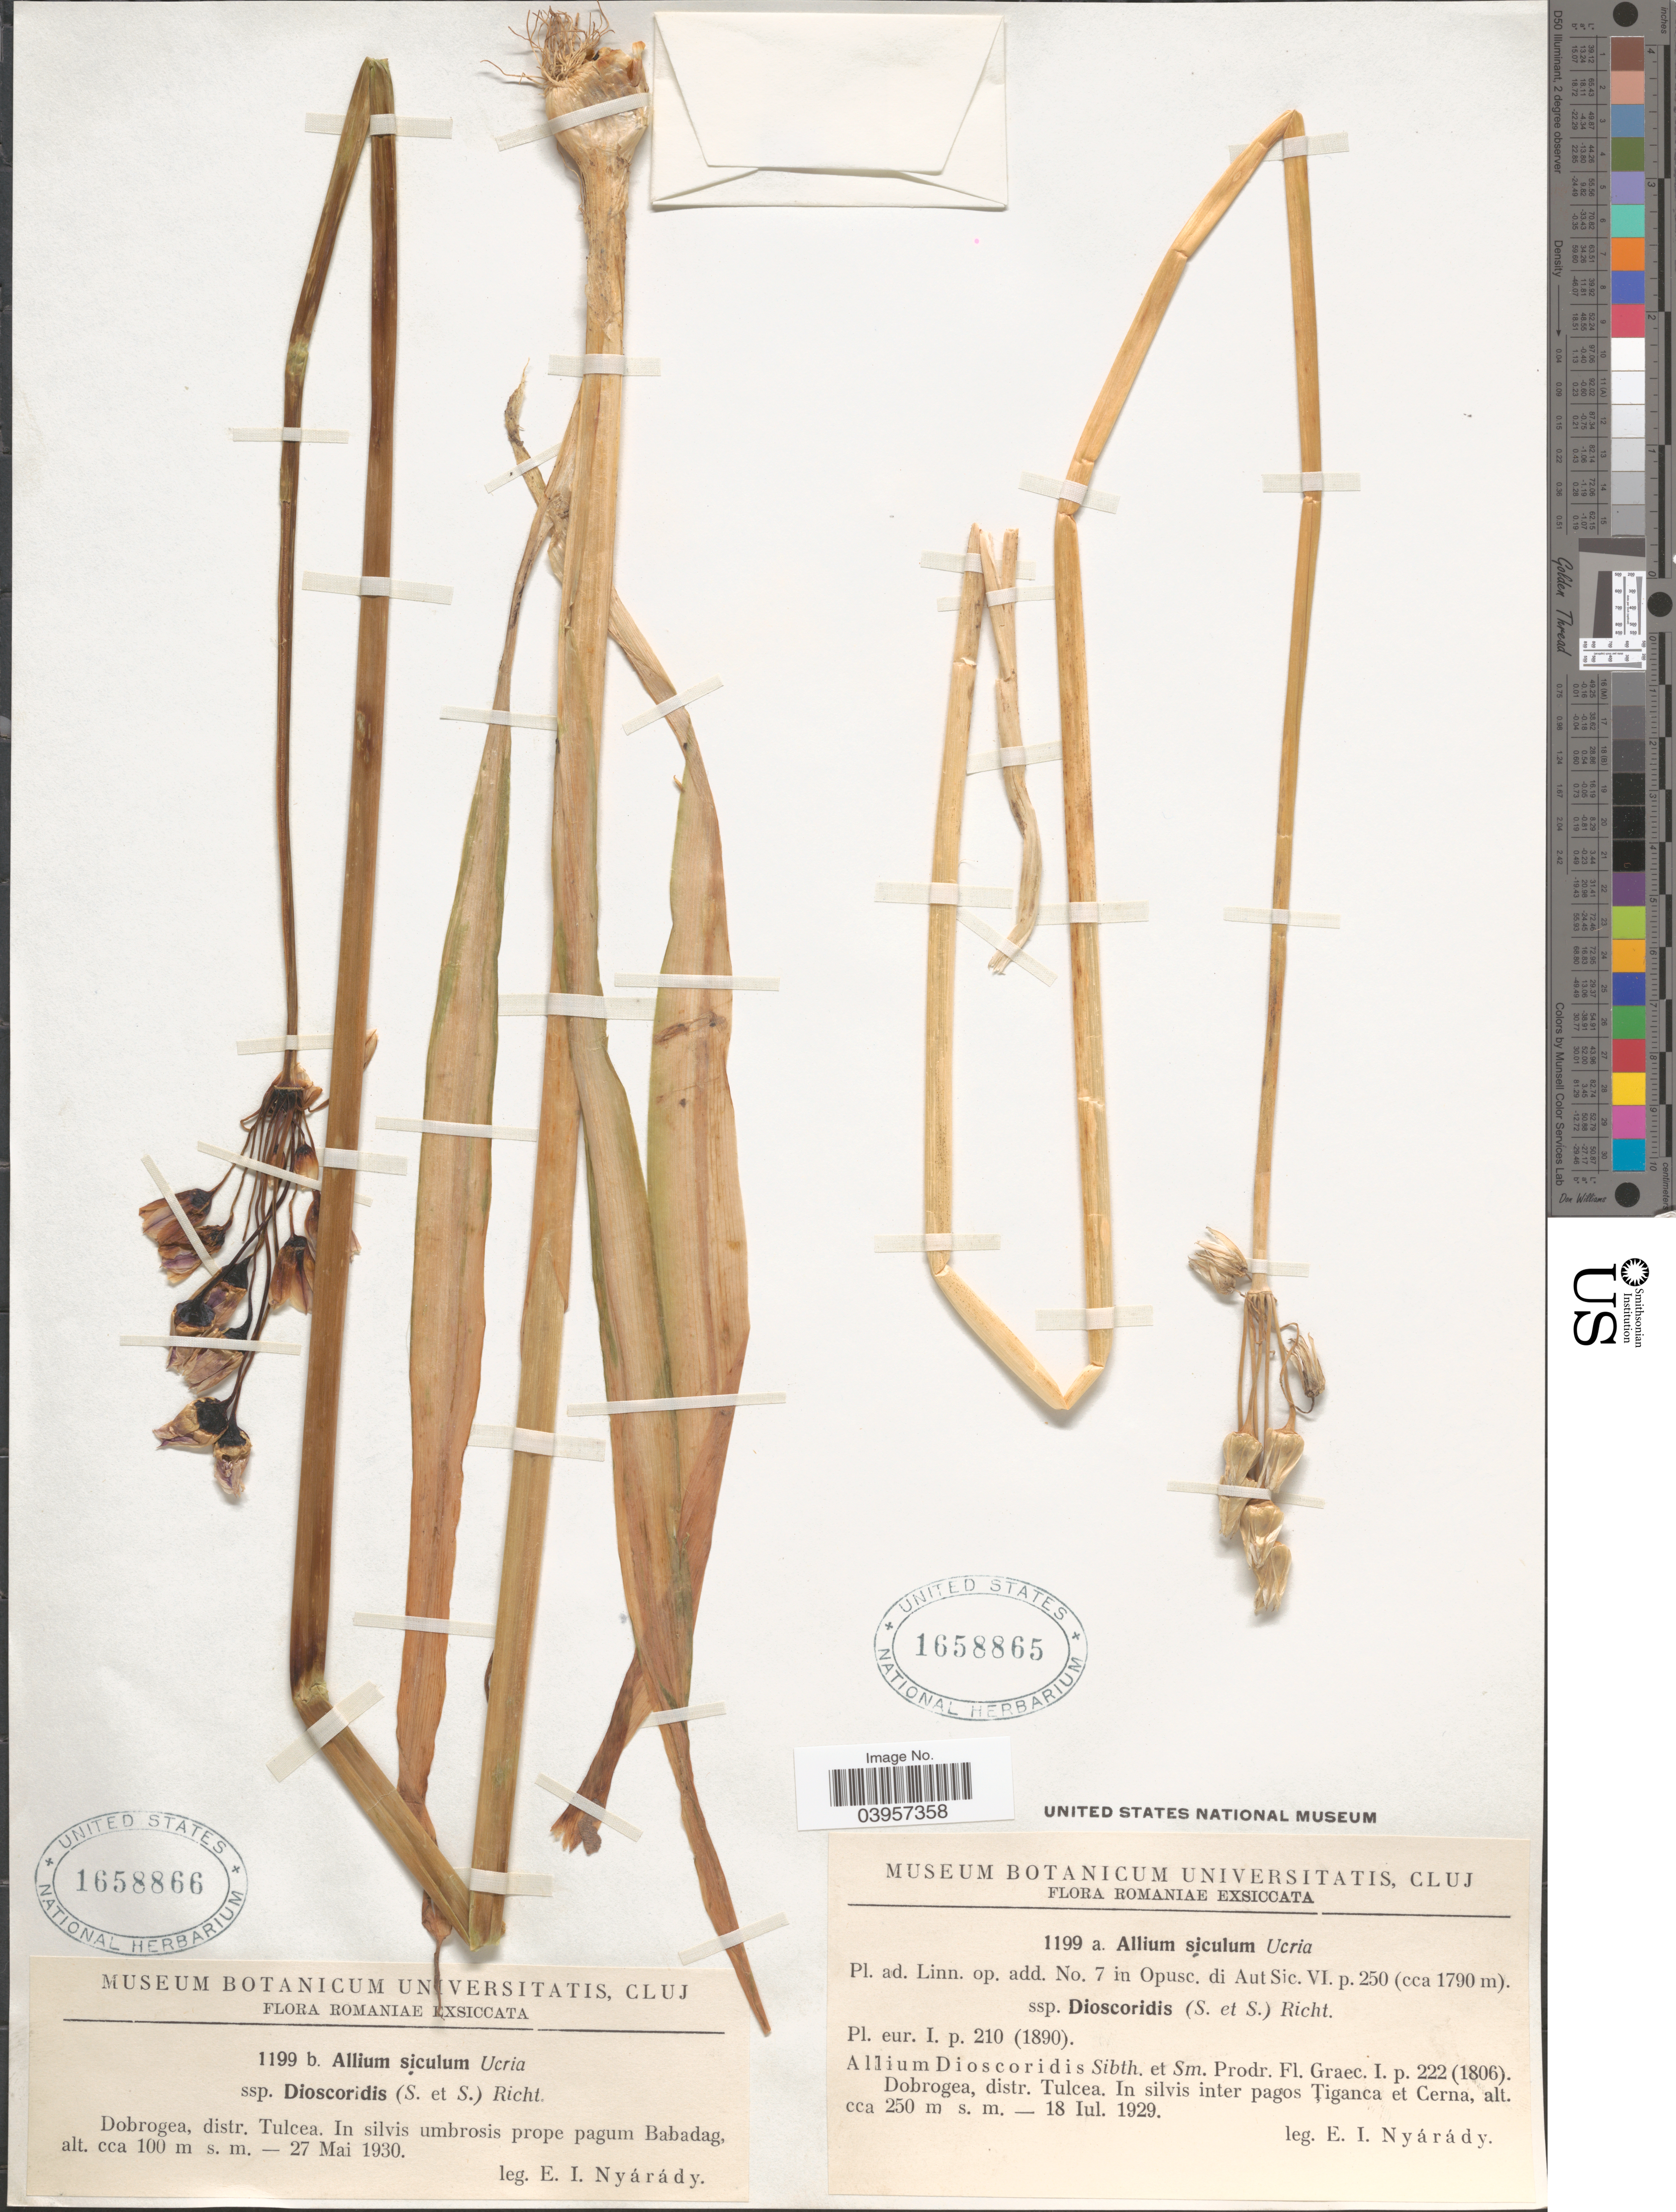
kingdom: Plantae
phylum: Tracheophyta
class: Liliopsida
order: Asparagales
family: Amaryllidaceae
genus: Allium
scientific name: Allium siculum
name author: Ucria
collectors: E. Nyárády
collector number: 1199a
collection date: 1929-07-18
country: Romania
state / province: Tulcea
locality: Dobrogea, distr. Tulcea. In silvis inter pagos Tiganca et Cerna.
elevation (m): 250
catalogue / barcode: US 1658865